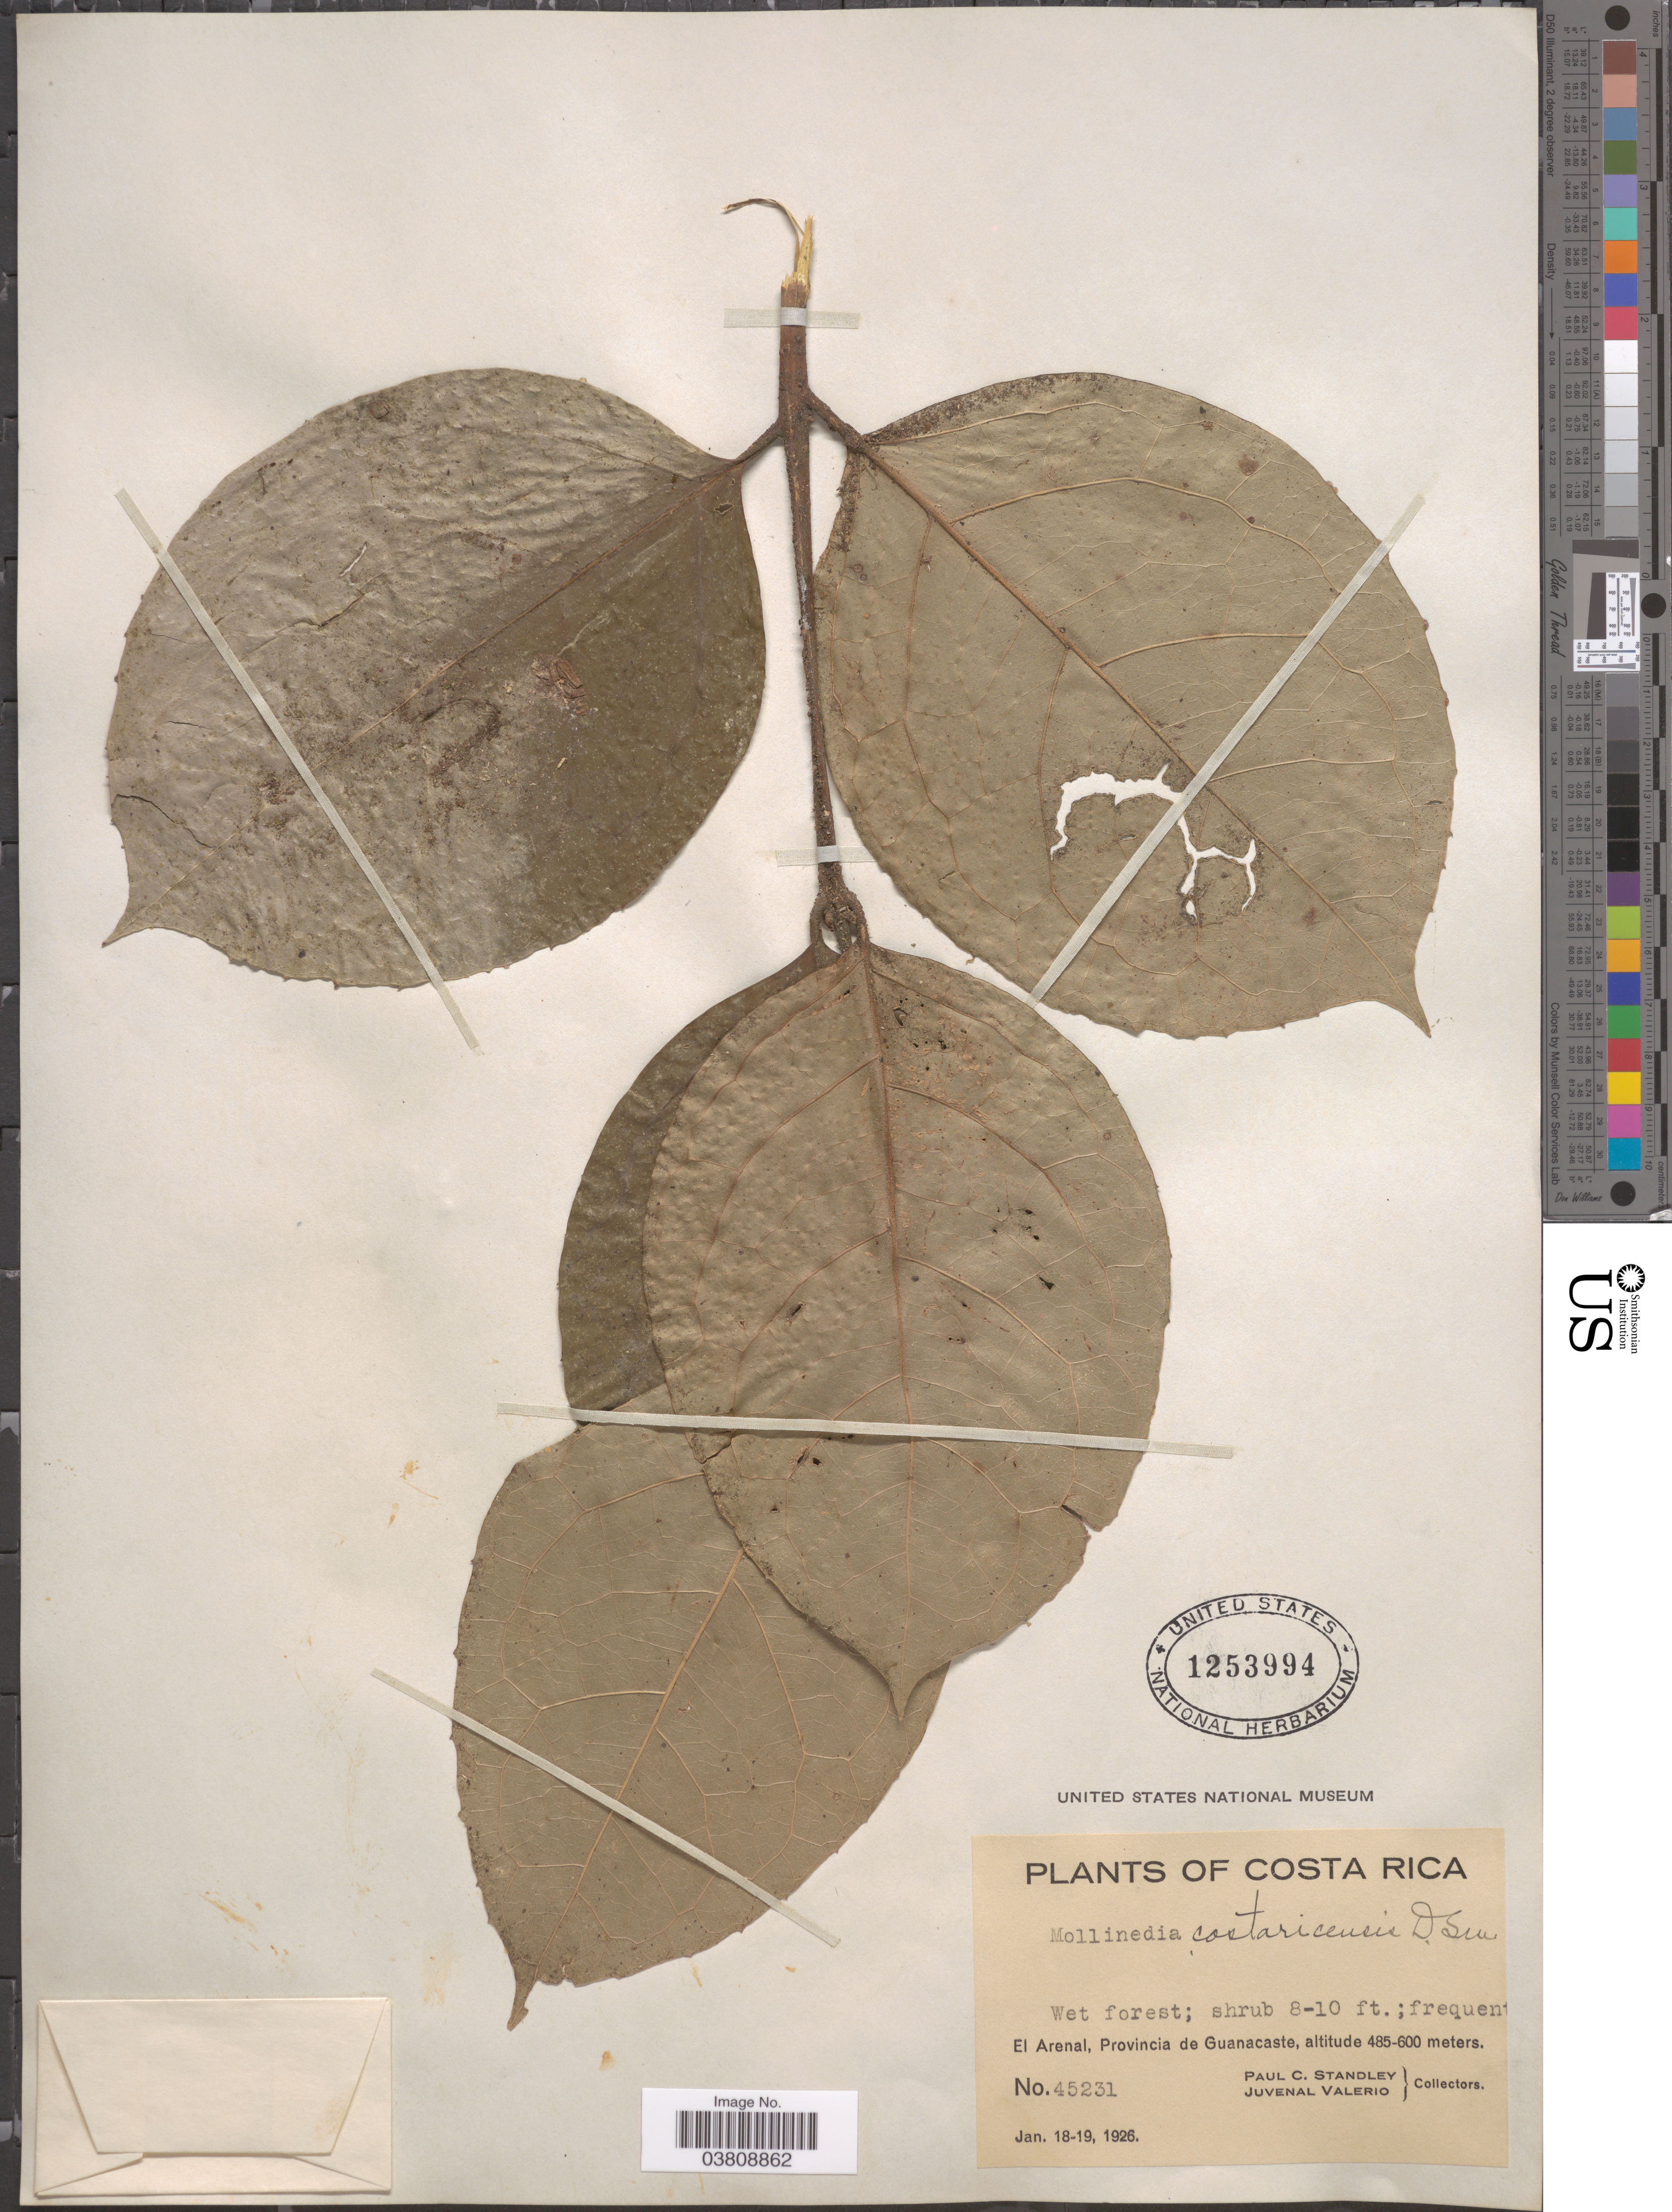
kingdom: Plantae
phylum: Tracheophyta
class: Magnoliopsida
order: Laurales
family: Monimiaceae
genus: Mollinedia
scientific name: Mollinedia costaricensis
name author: Donn. Sm.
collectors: P. C. Standley & J. Valerio R.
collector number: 45231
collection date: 1926-01-18/1926-01-19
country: Costa Rica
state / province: Guanacaste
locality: El Arenal.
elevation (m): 485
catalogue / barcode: US 1253994